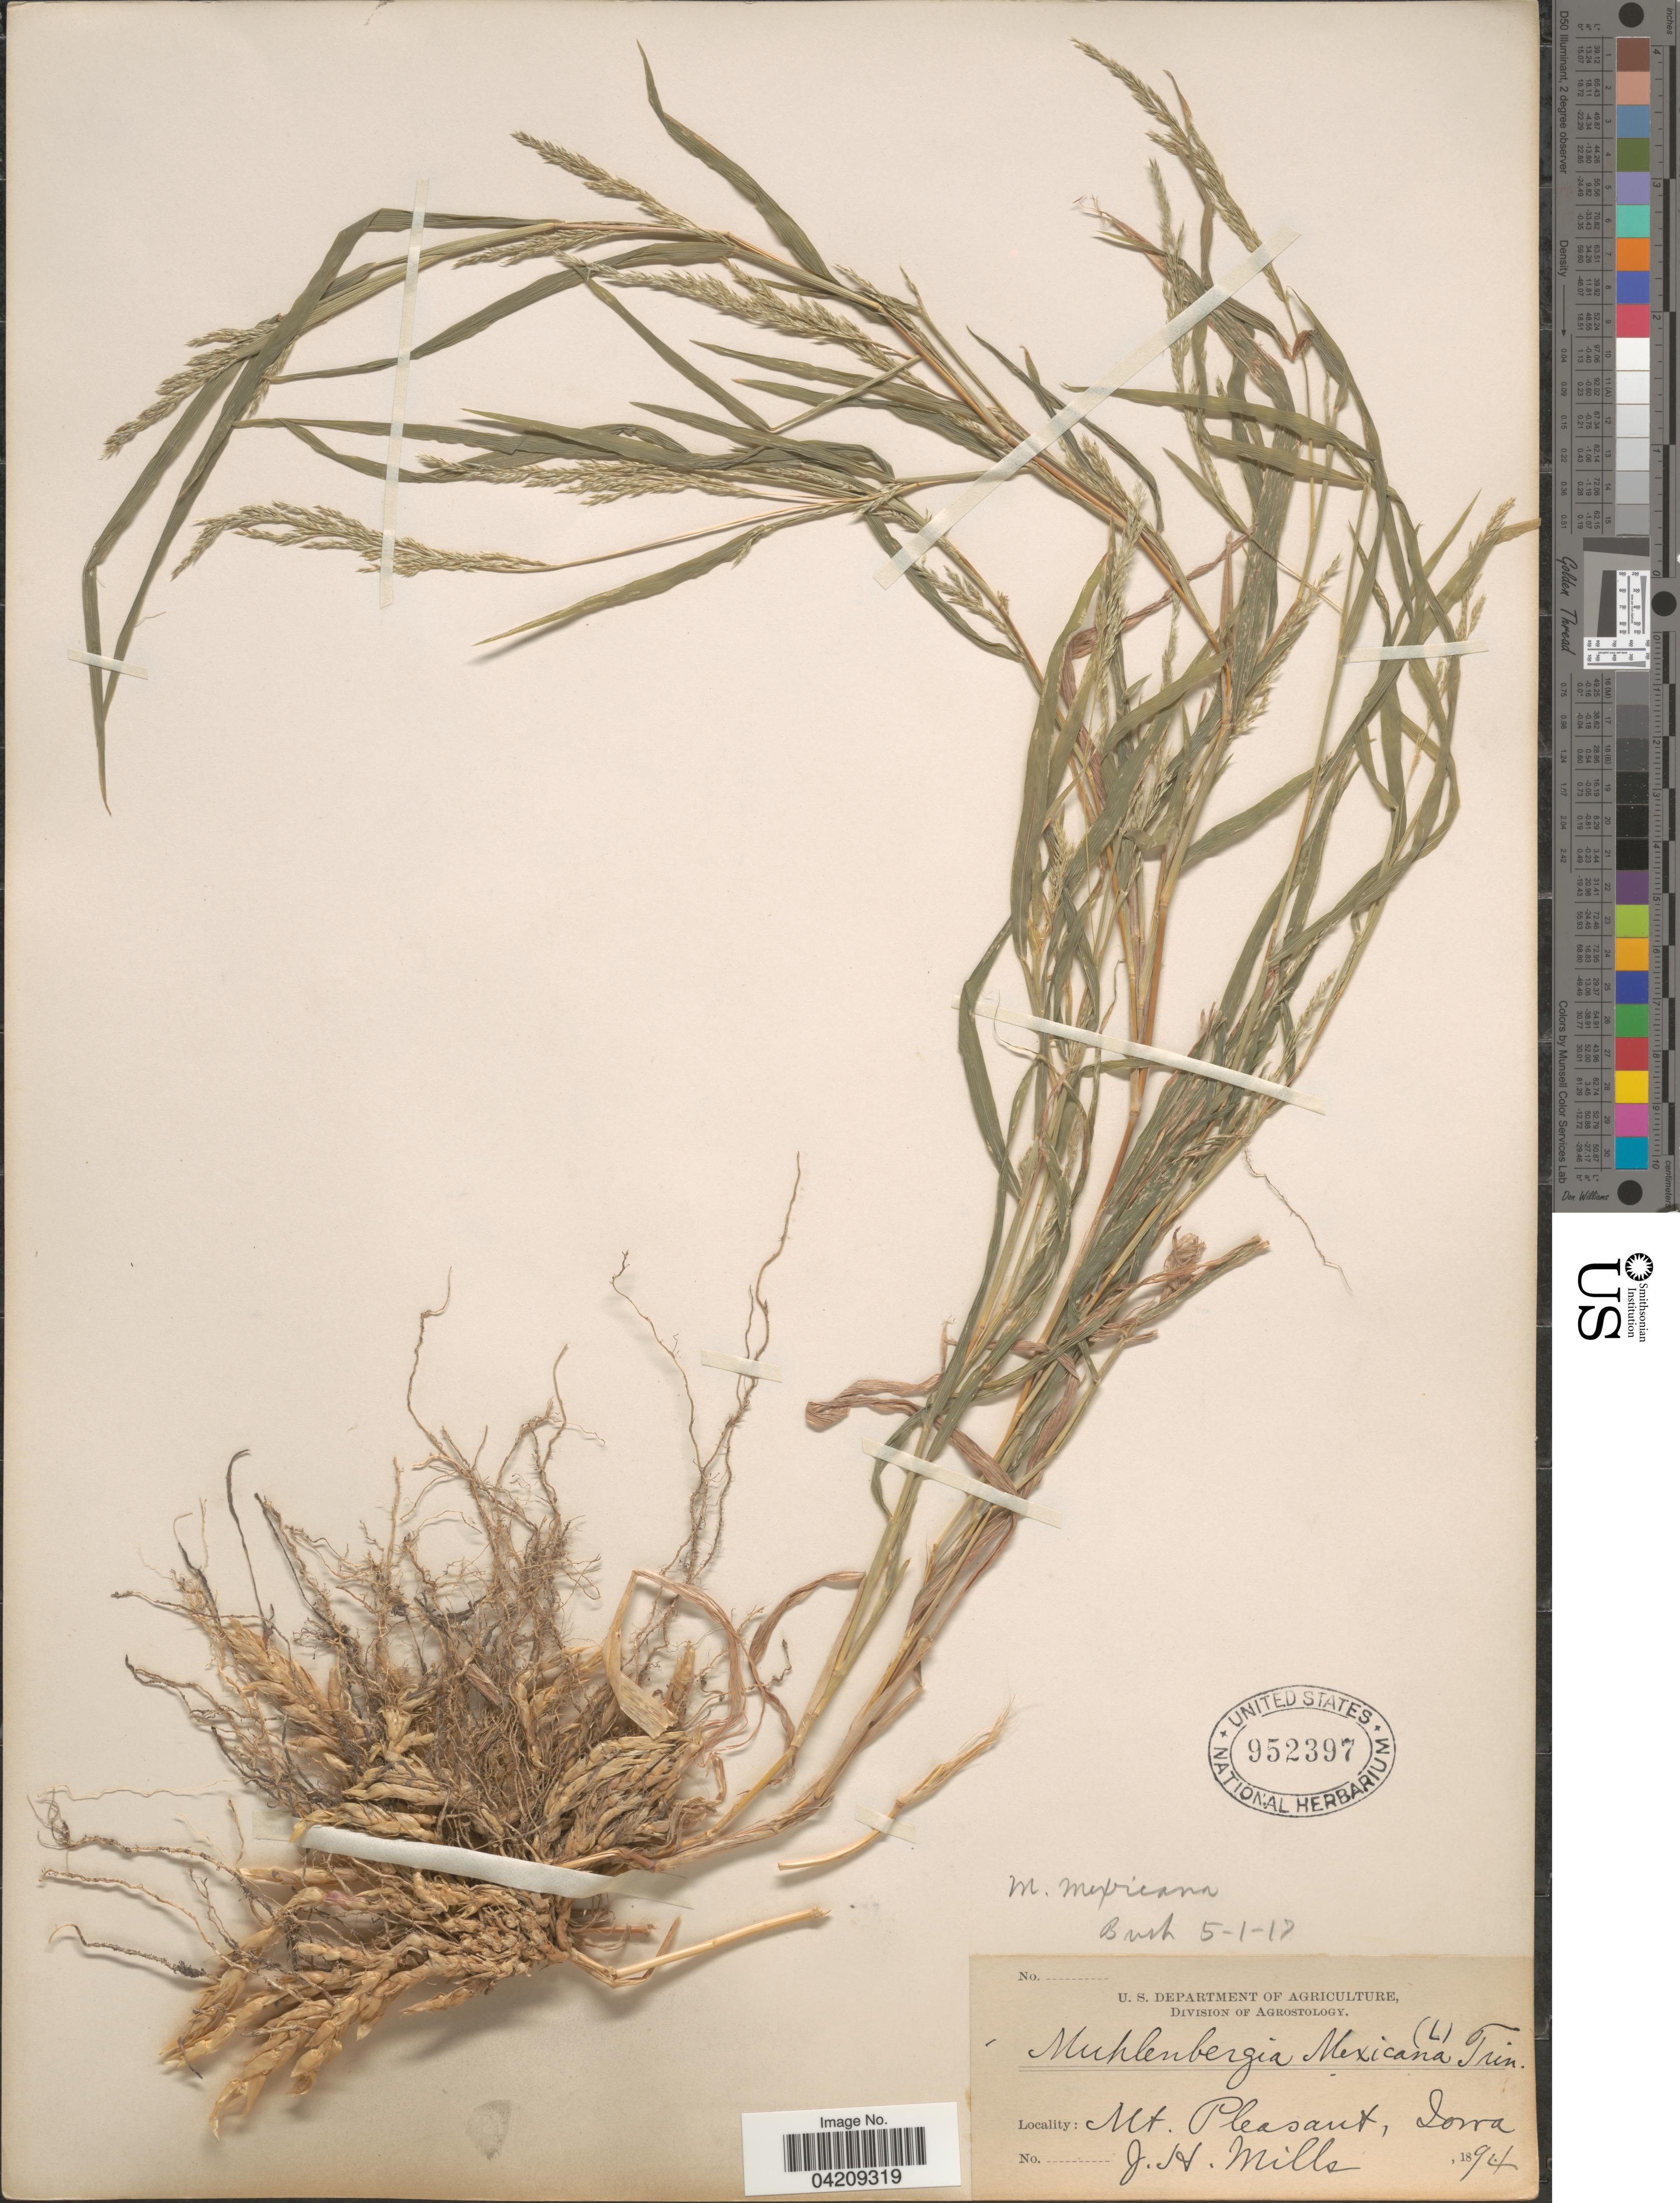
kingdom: Plantae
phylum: Tracheophyta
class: Liliopsida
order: Poales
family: Poaceae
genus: Muhlenbergia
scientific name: Muhlenbergia frondosa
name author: (Poir.) Fernald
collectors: J. Mills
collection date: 1894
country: United States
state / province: Iowa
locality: Mt. Pleasant.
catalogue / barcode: US 952397